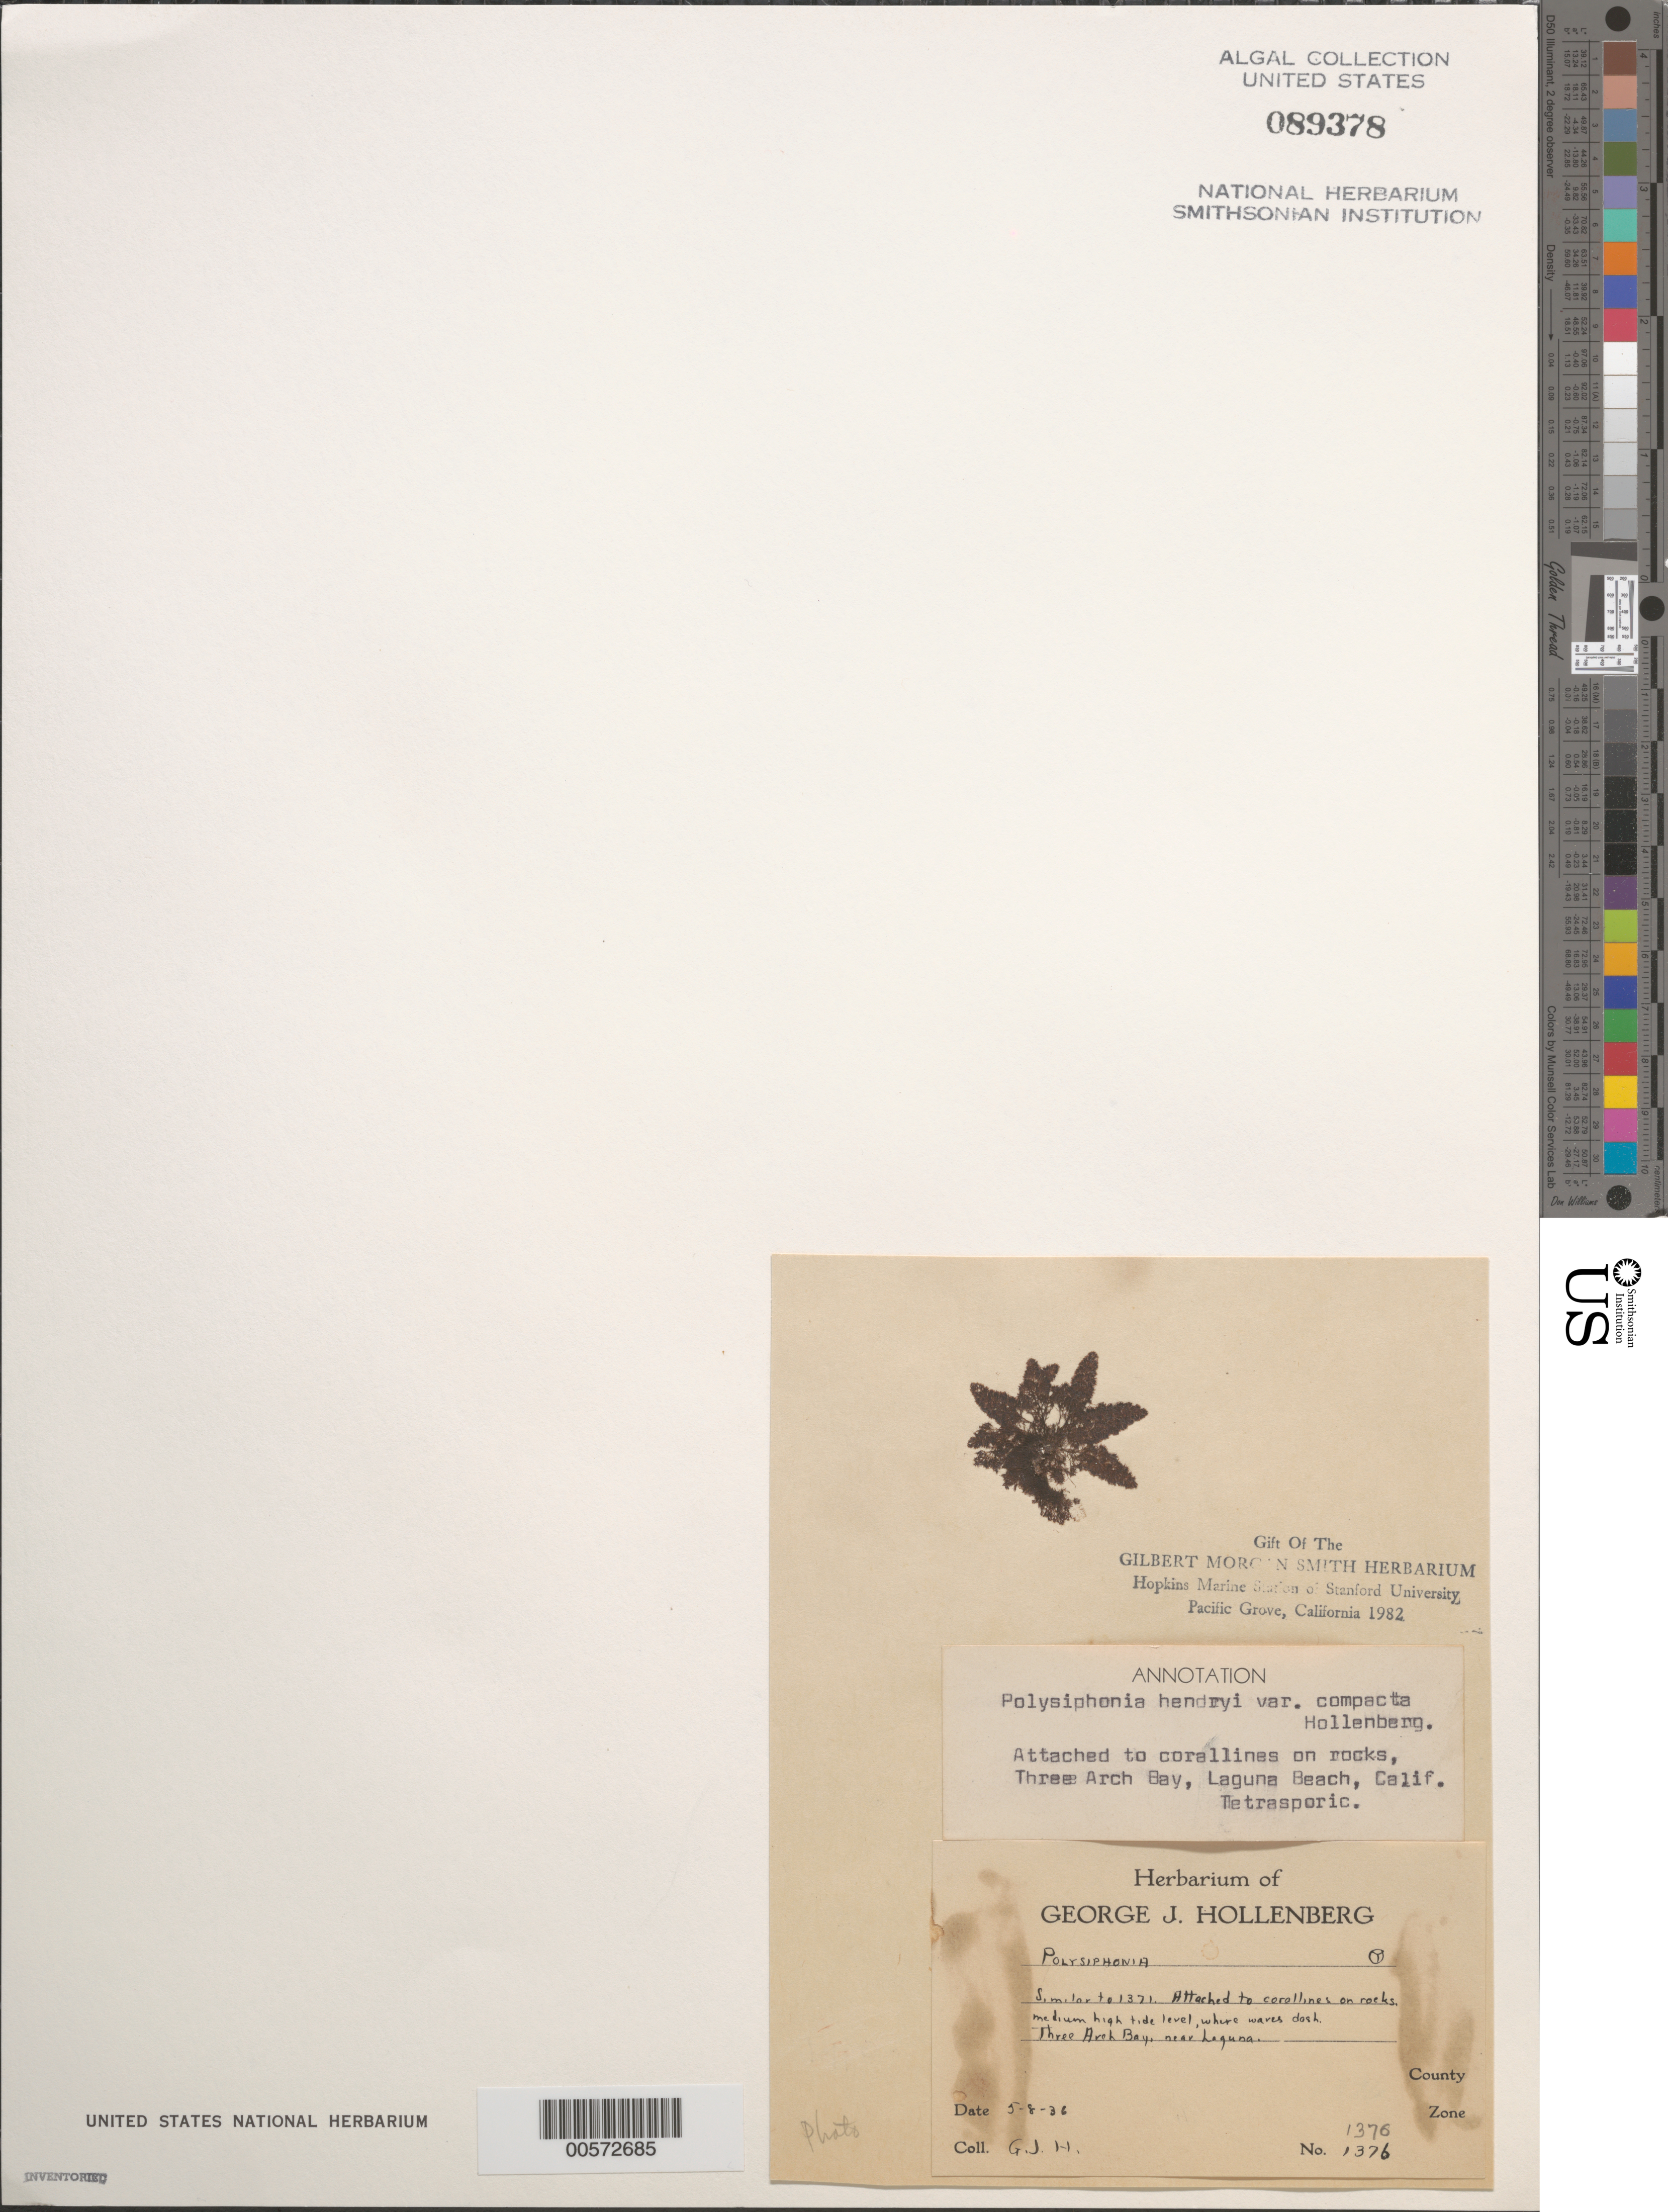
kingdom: Plantae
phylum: Rhodophyta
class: Florideophyceae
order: Ceramiales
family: Rhodomelaceae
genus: Vertebrata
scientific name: Vertebrata hendryi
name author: (N.L. Gardner) Savoie & G.W. Saunders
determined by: Algae name updating Project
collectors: G. Hollenberg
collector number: GJH 1376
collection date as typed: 08 May 1936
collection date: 1936-05-08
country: United States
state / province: California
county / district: Orange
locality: Three Arch Bay, near Laguna Beach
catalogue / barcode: US 89378